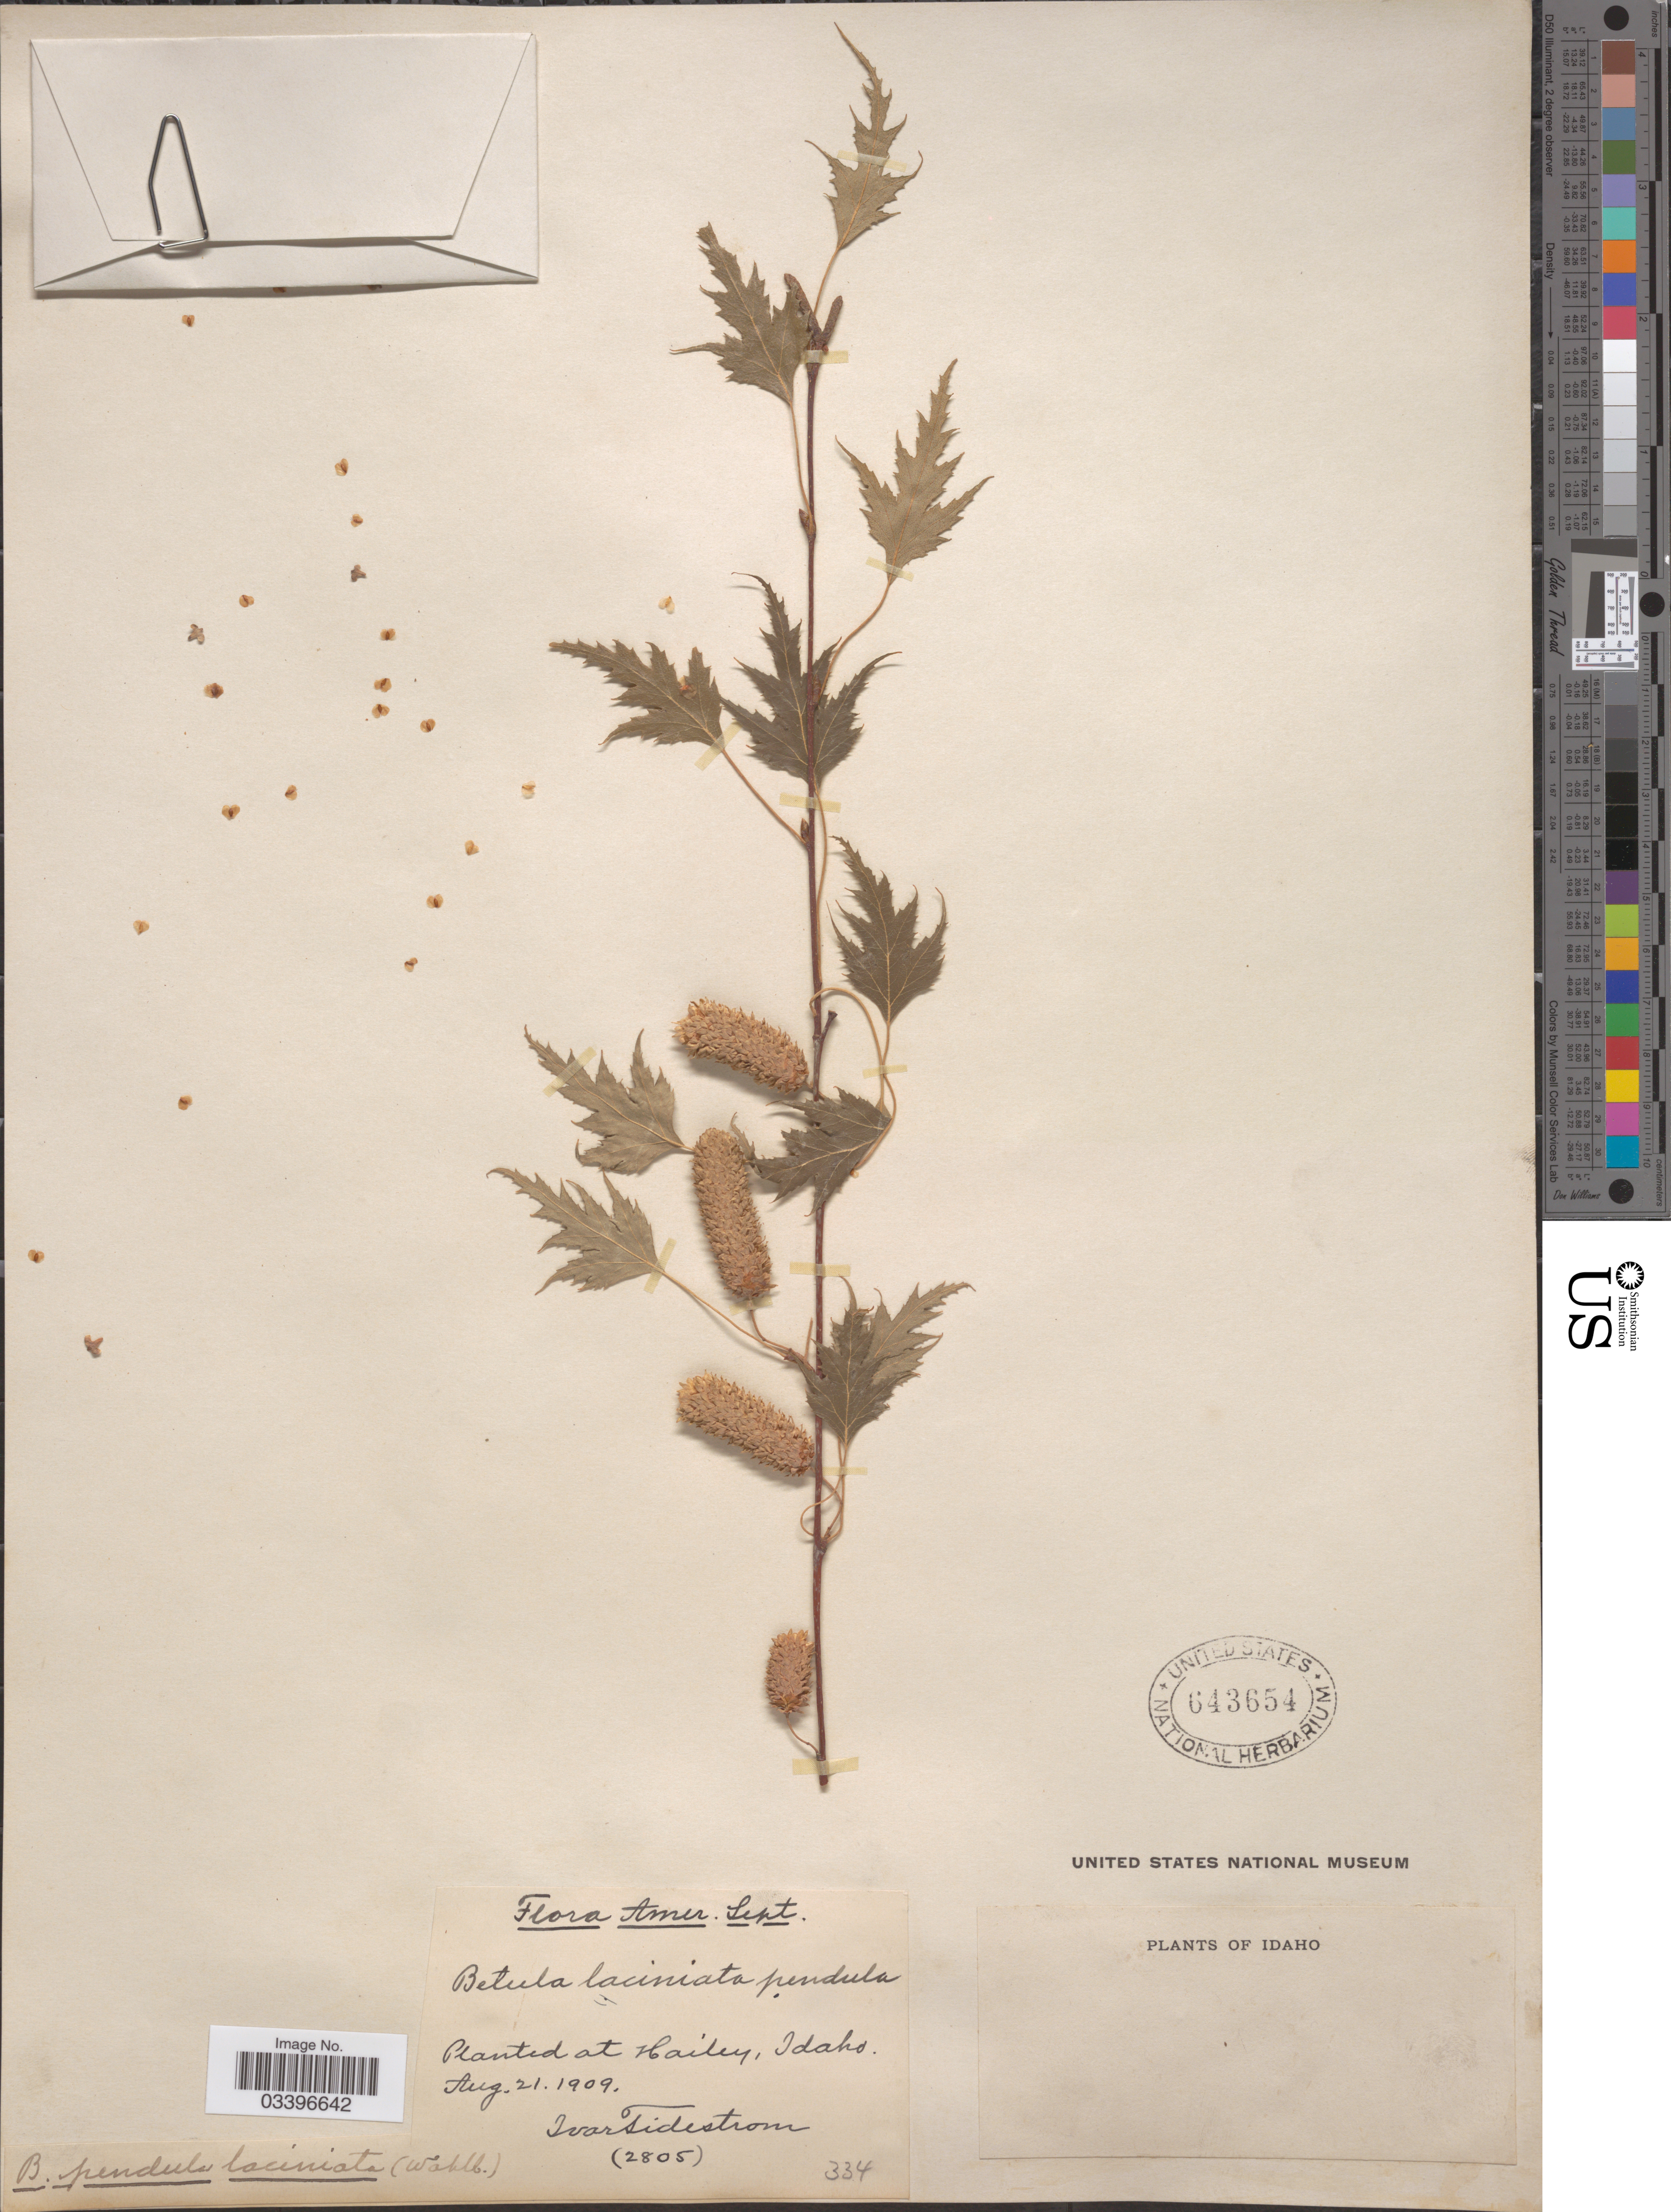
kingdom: Plantae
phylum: Tracheophyta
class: Magnoliopsida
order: Fagales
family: Betulaceae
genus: Betula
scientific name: Betula pendula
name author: Roth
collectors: I. F. Tidestrom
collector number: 2805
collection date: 1909-08-21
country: United States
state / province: Idaho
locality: Hailey. Amer. Sept.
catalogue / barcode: US 643654